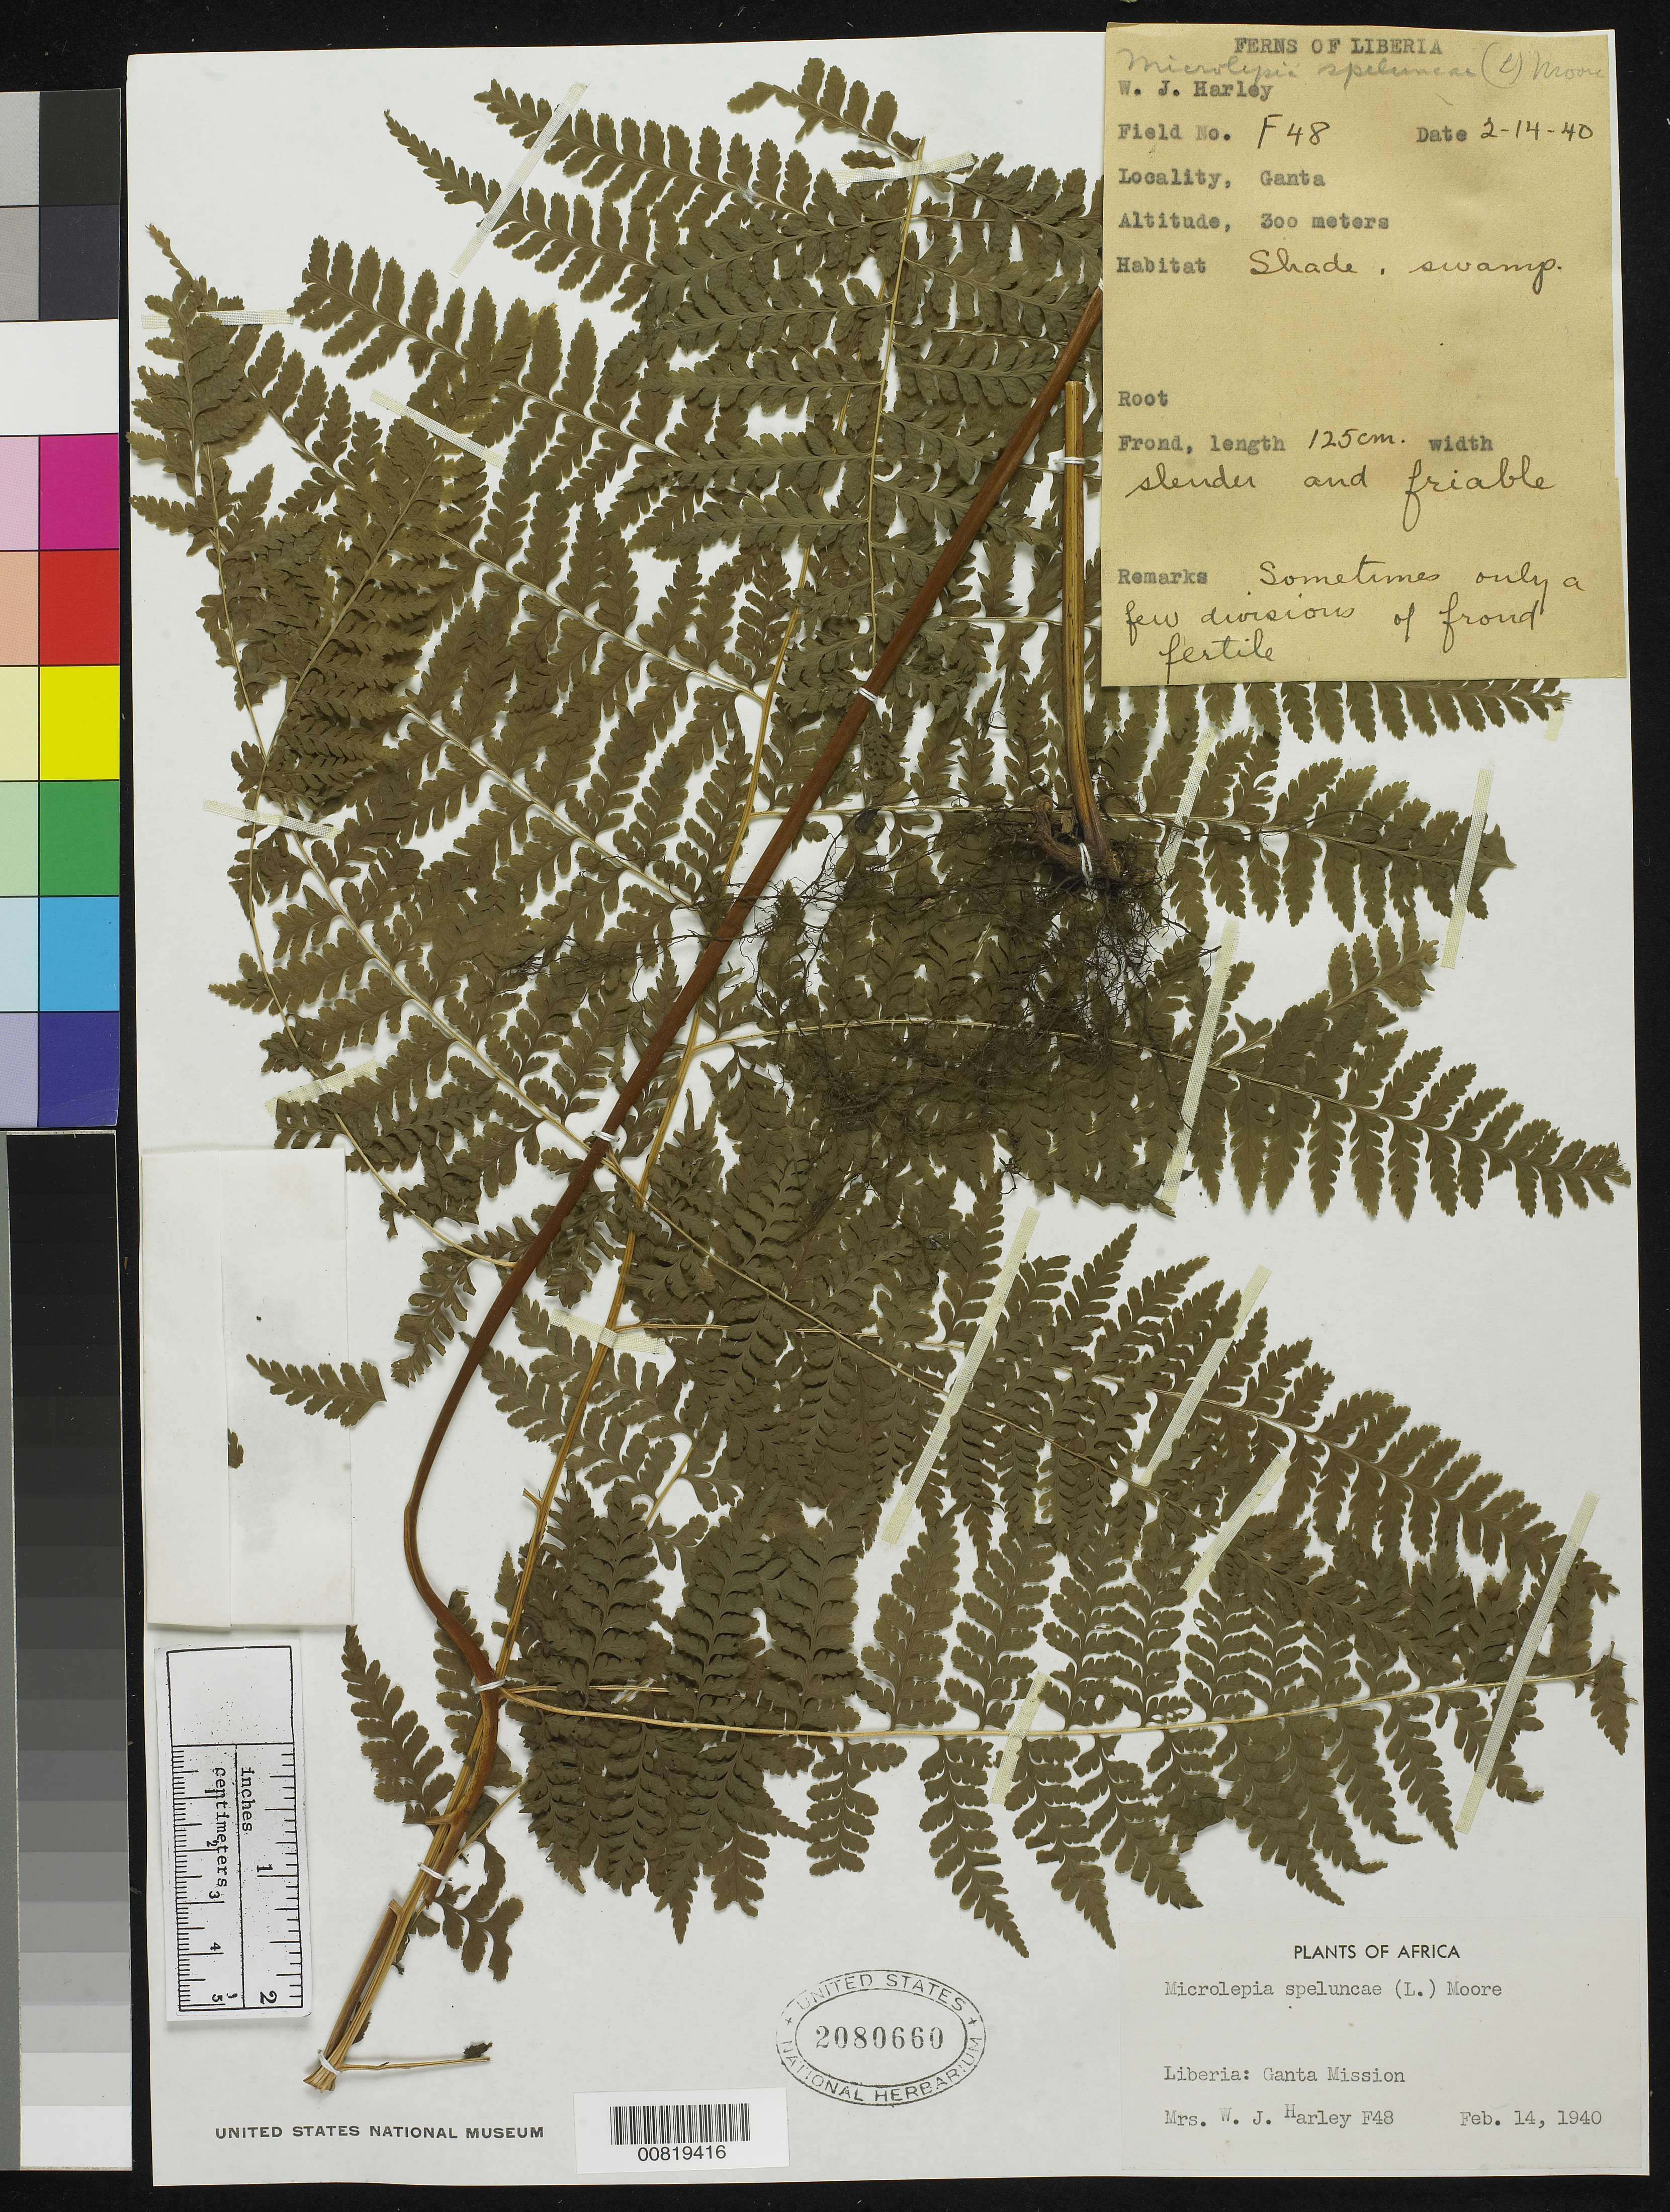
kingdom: Plantae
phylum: Tracheophyta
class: Polypodiopsida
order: Polypodiales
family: Dennstaedtiaceae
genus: Microlepia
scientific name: Microlepia speluncae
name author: (L.) T. Moore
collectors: W. Harley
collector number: F 48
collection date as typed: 14 Feb 1940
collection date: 1940-02-14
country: Liberia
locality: Ganta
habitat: Swamp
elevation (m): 300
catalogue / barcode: US 2080660